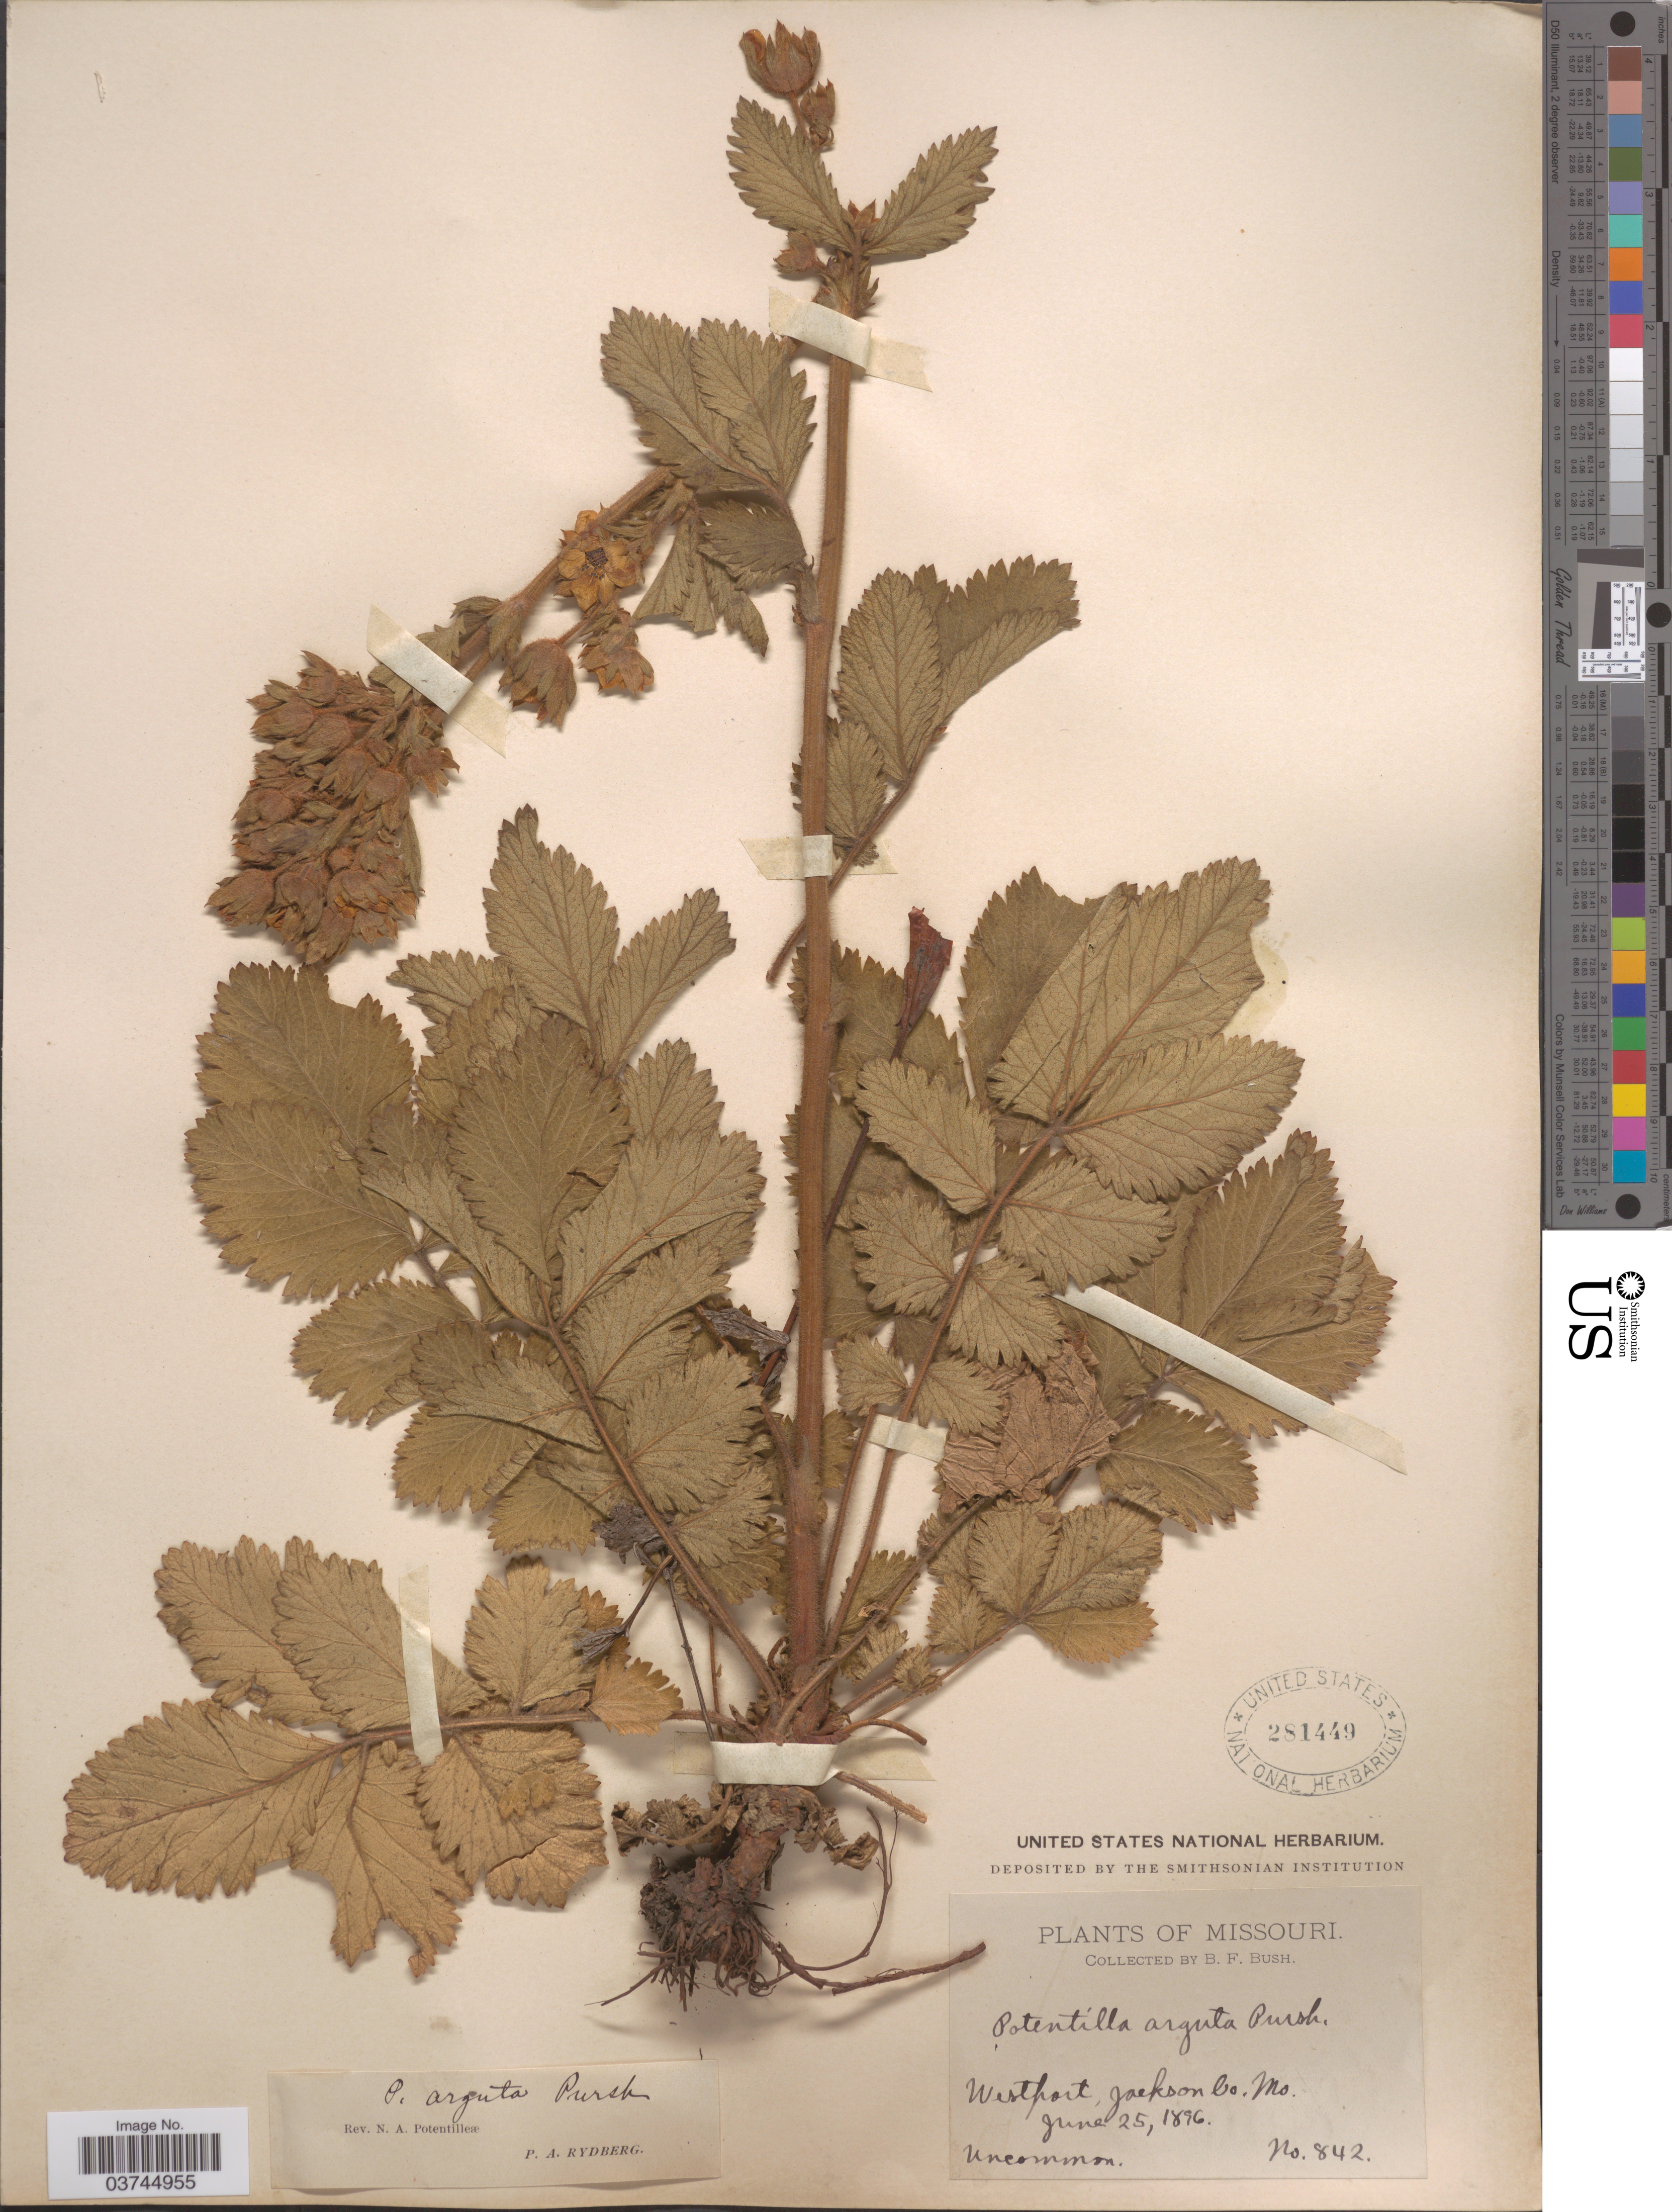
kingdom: Plantae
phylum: Tracheophyta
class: Magnoliopsida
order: Rosales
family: Rosaceae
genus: Drymocallis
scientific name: Drymocallis arguta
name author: (Pursh) Rydb.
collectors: B. F. Bush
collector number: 842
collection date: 1896-06-25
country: United States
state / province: Missouri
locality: Westport, Jackson Co.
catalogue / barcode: US 281449